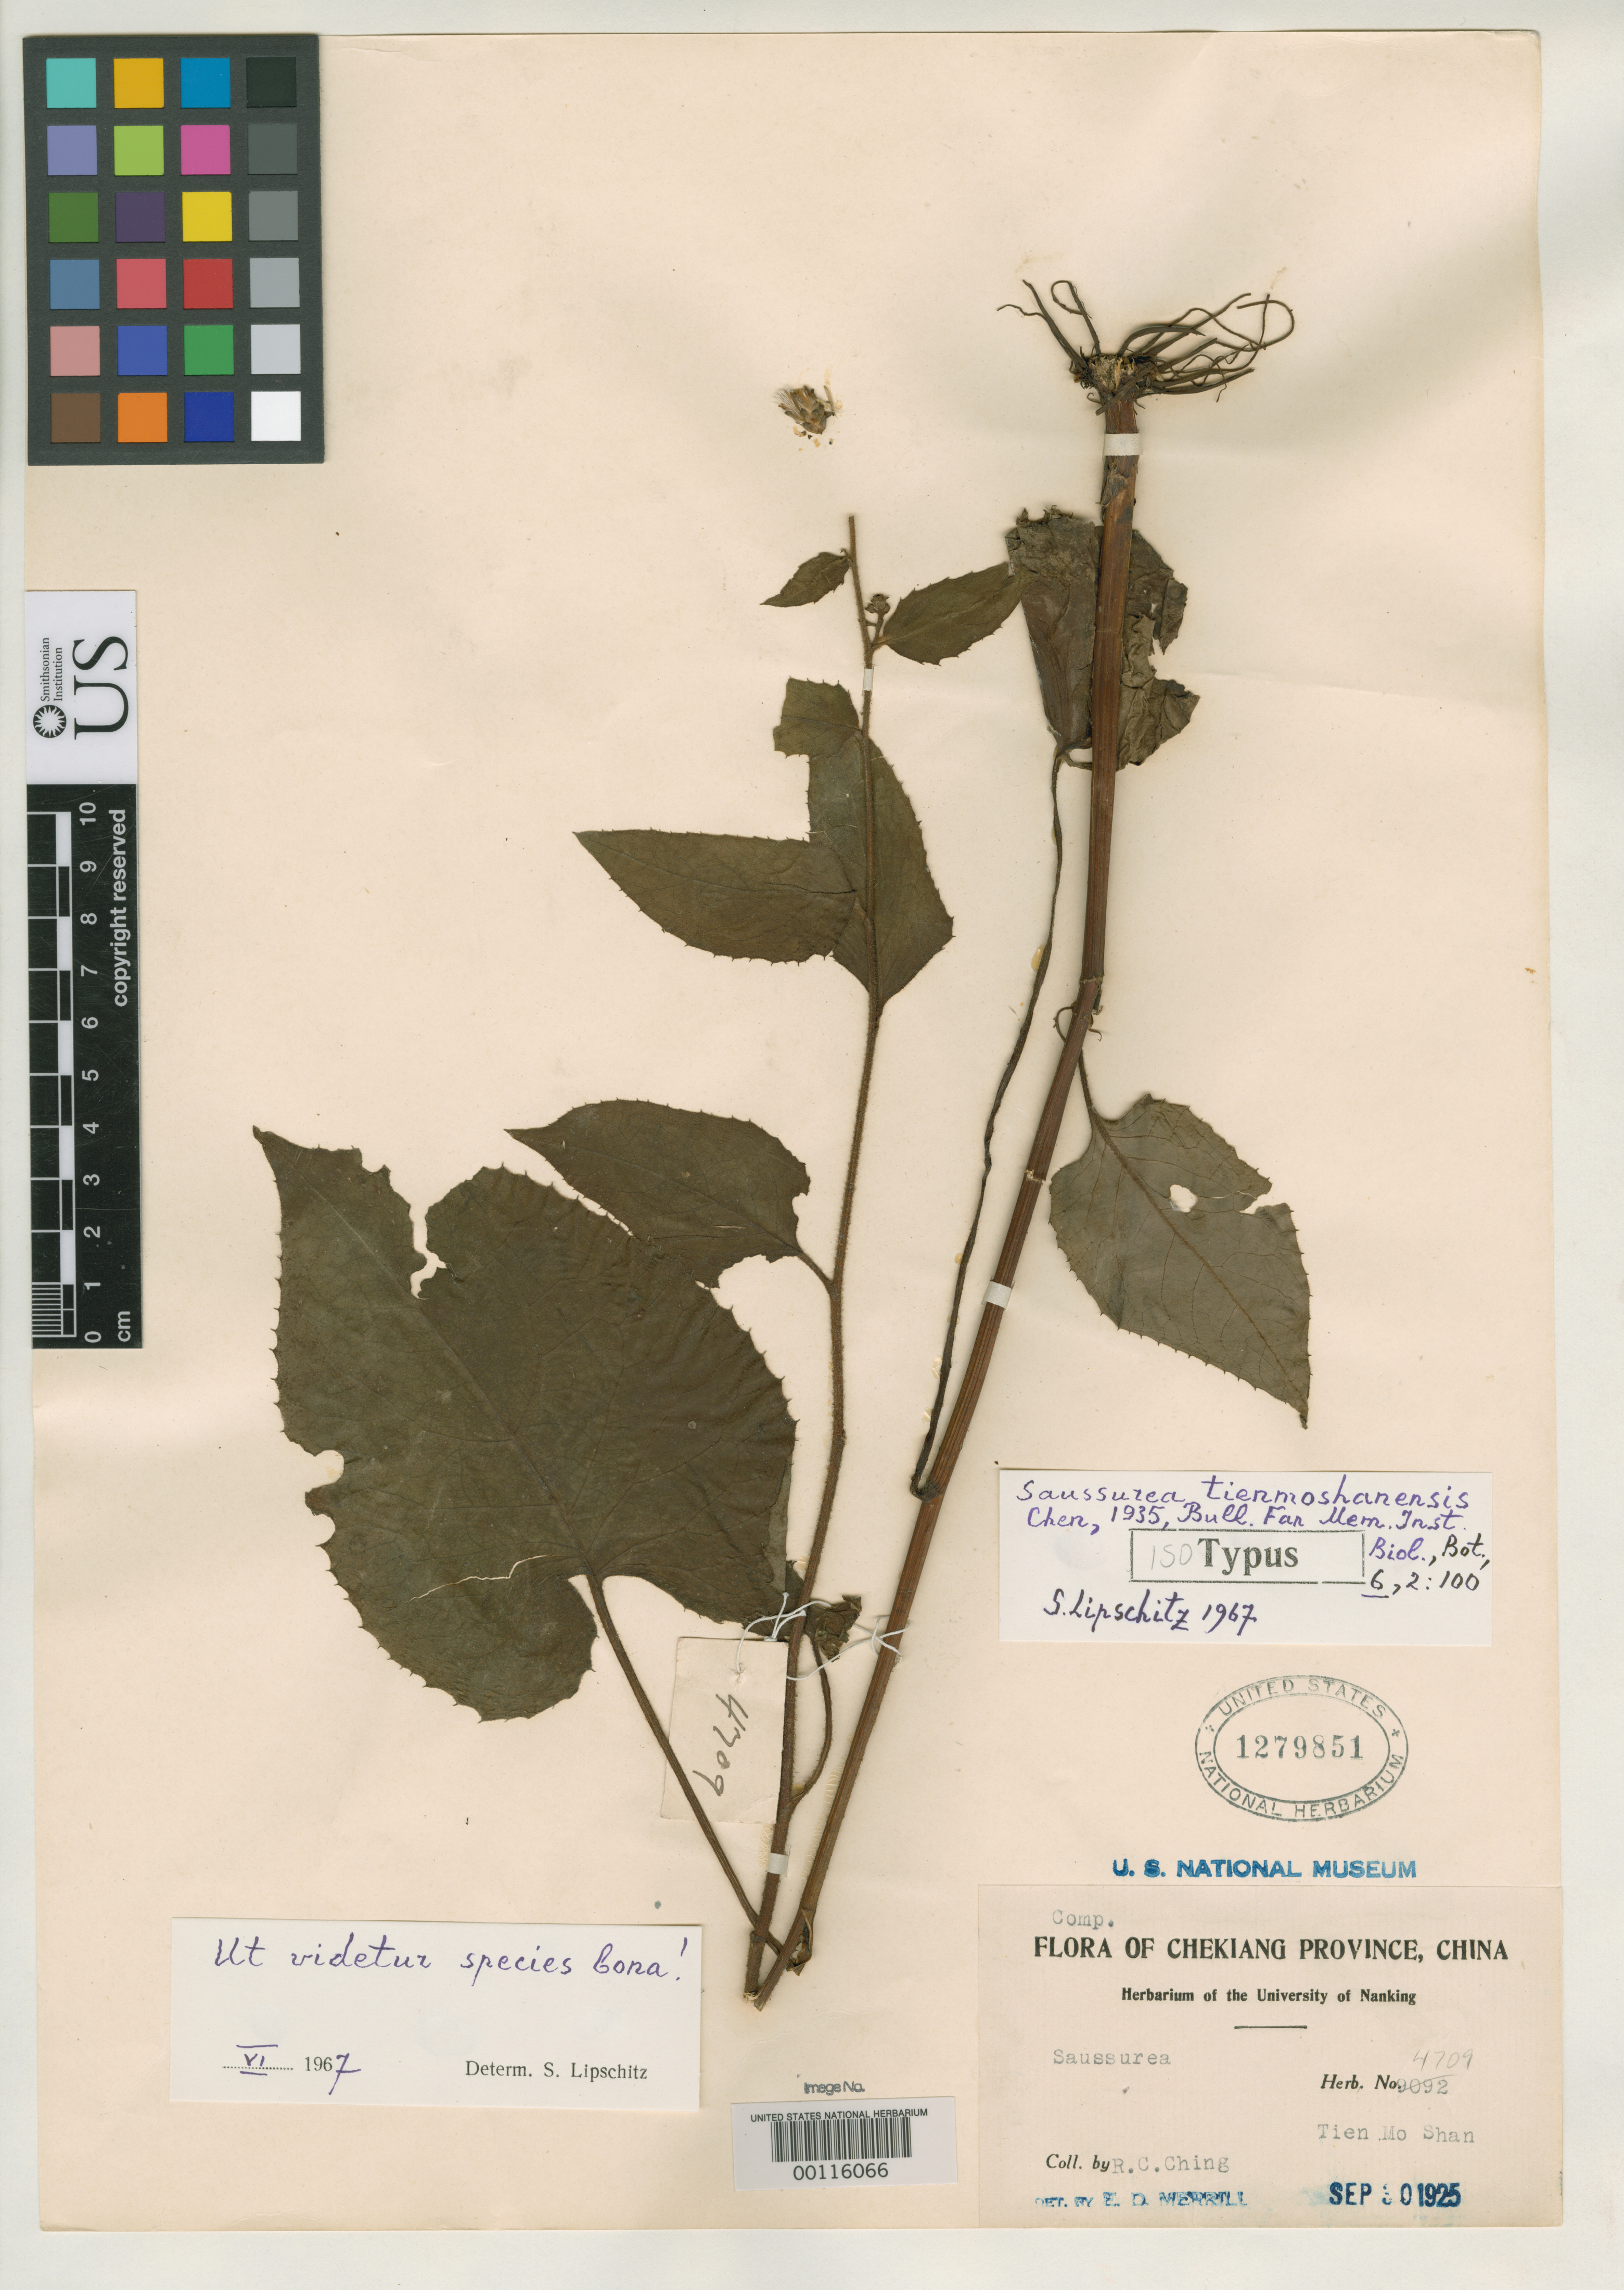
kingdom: Plantae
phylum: Tracheophyta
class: Magnoliopsida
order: Asterales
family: Asteraceae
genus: Saussurea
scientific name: Saussurea tienmoshanensis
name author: F.H. Chen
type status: Isotype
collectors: R. C. Ching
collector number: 4709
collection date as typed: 30 Sep 1925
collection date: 1925-09-30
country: China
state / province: Zhejiang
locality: Tien Mo Shan.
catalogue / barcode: US 1279851